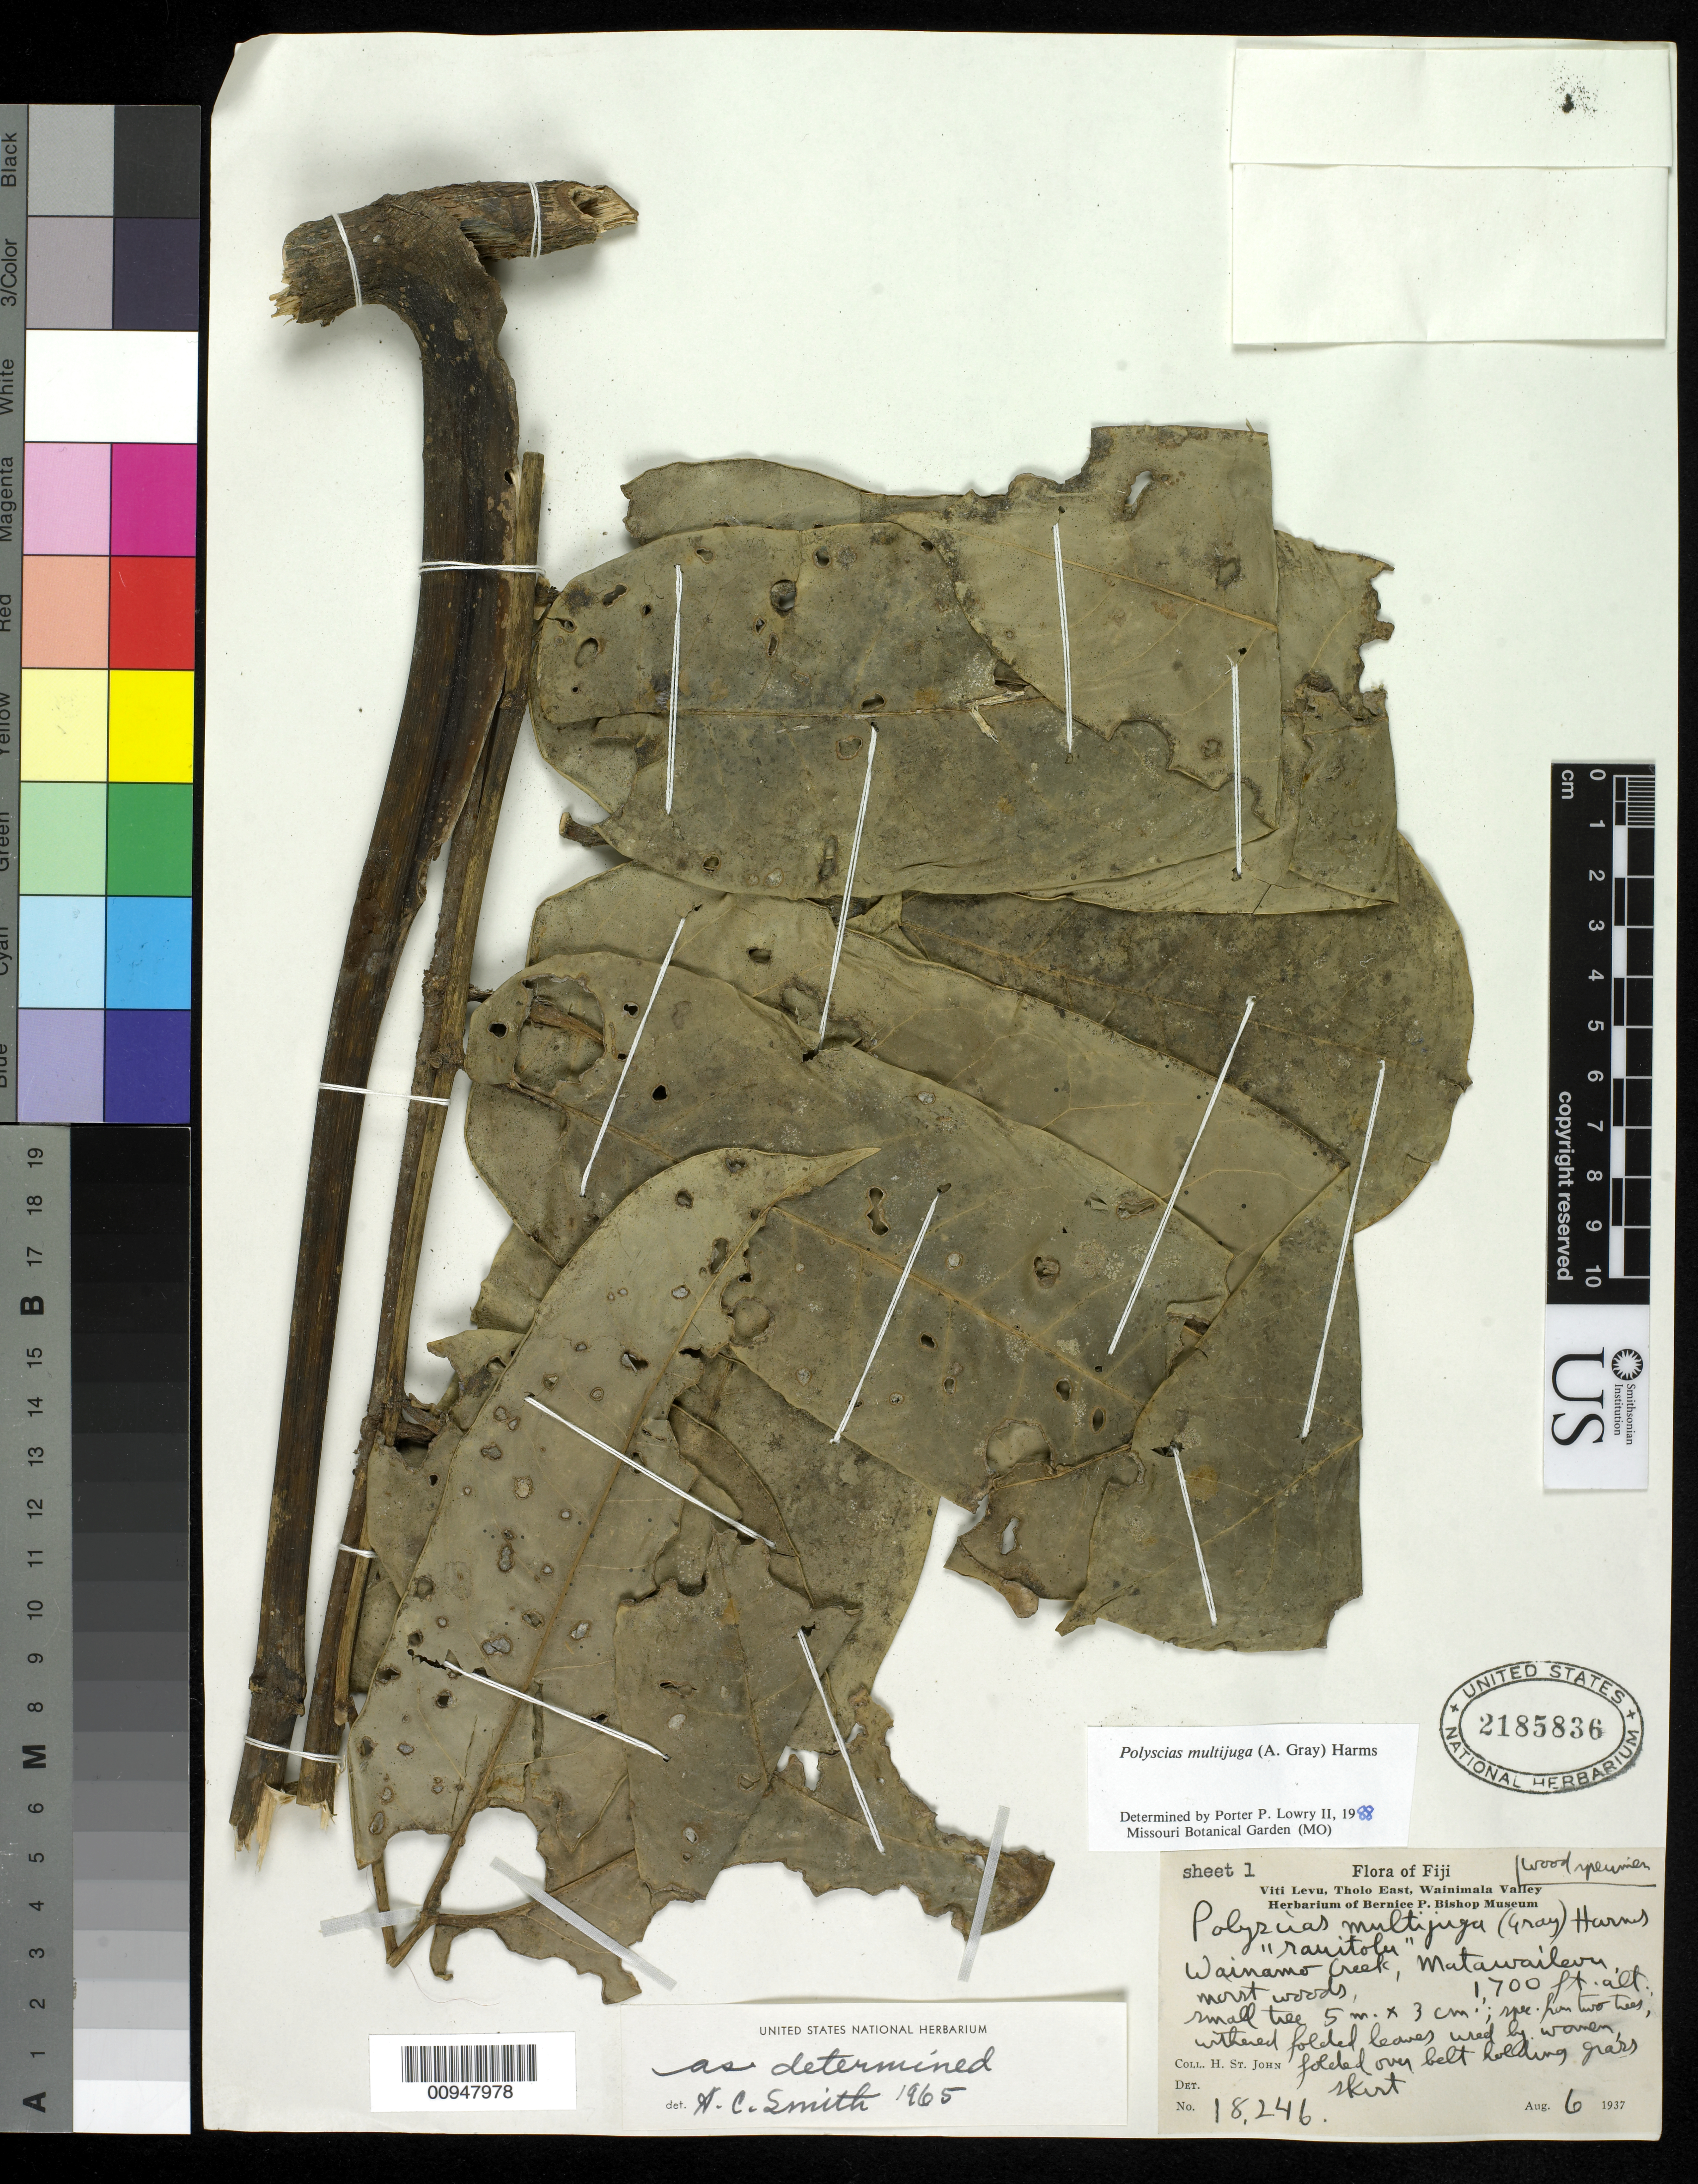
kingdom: Plantae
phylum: Tracheophyta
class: Magnoliopsida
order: Apiales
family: Araliaceae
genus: Polyscias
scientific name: Polyscias multijuga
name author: Harms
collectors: H. St. John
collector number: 18246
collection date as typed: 06 Aug 1937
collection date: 1937-08-06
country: Fiji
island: Viti Levu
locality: Wainamo Creek, Matawailevy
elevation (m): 518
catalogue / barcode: US 2185836